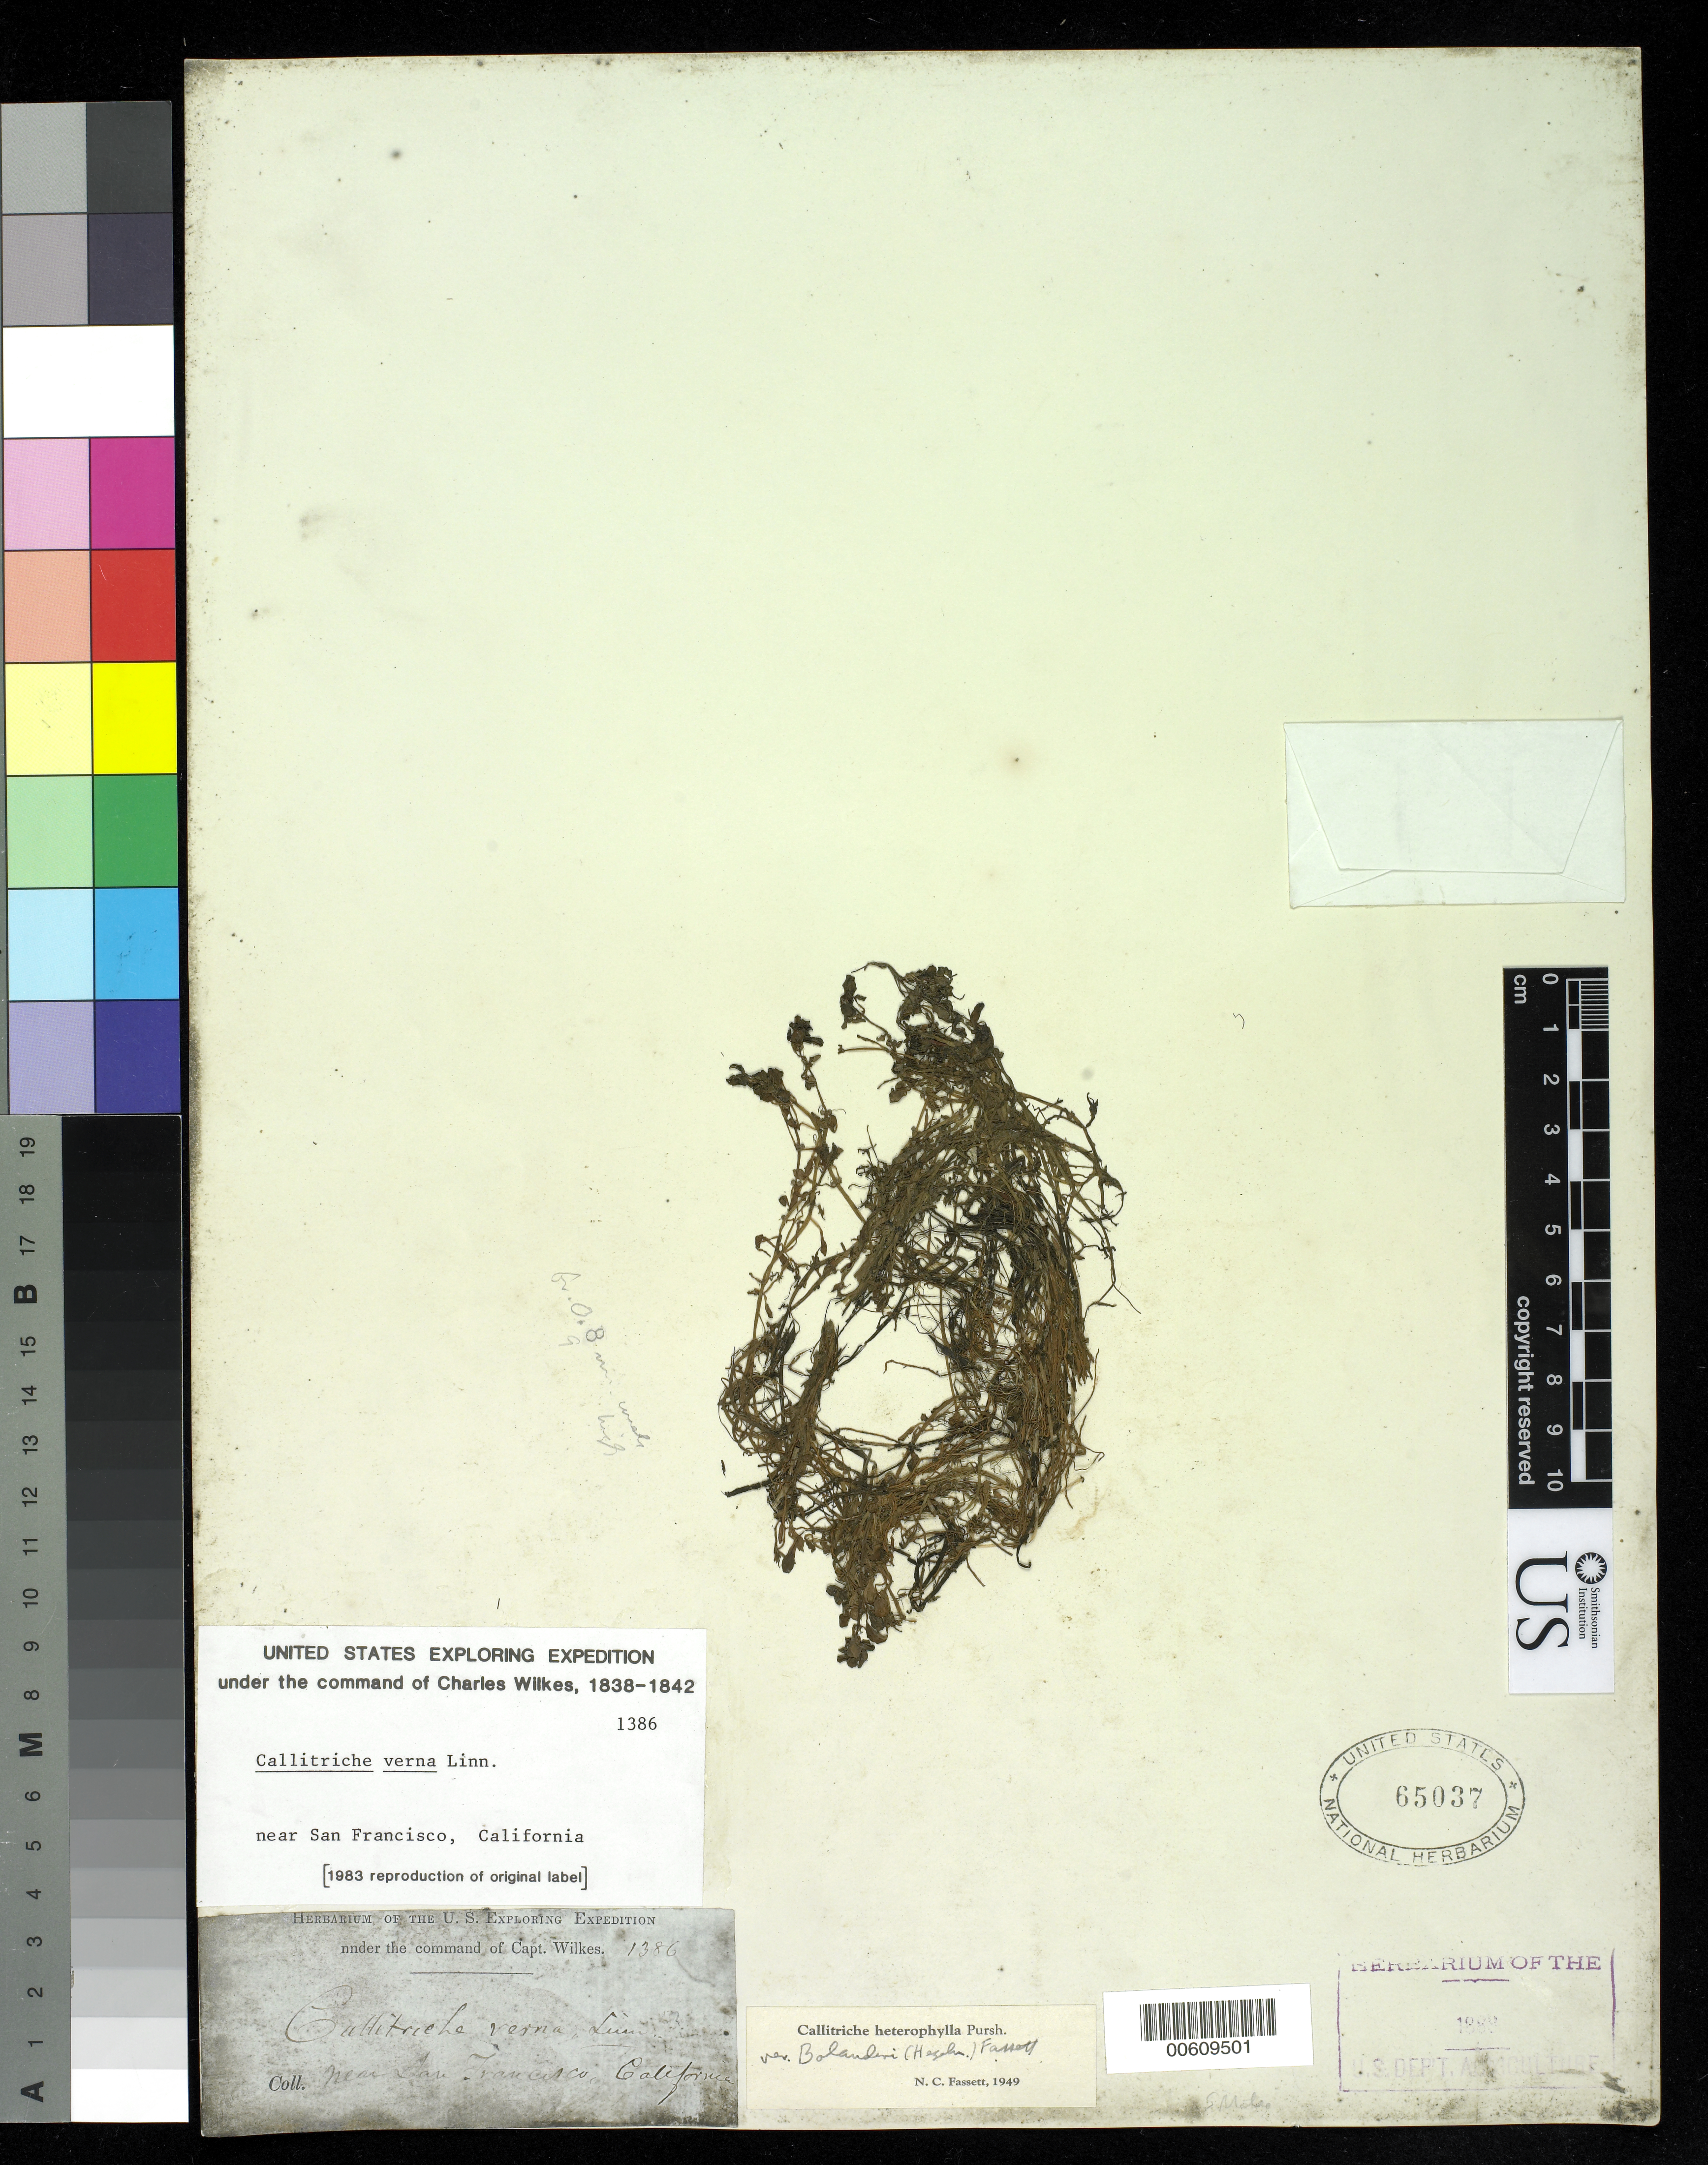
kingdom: Plantae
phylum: Tracheophyta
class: Magnoliopsida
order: Lamiales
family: Plantaginaceae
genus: Callitriche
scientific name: Callitriche verna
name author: L.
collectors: Wilkes Explor. Exped.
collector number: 1386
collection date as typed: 1838 to -- --- 1842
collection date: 1838/1842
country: United States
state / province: California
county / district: San Francisco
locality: Near San Francisco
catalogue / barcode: US 65037